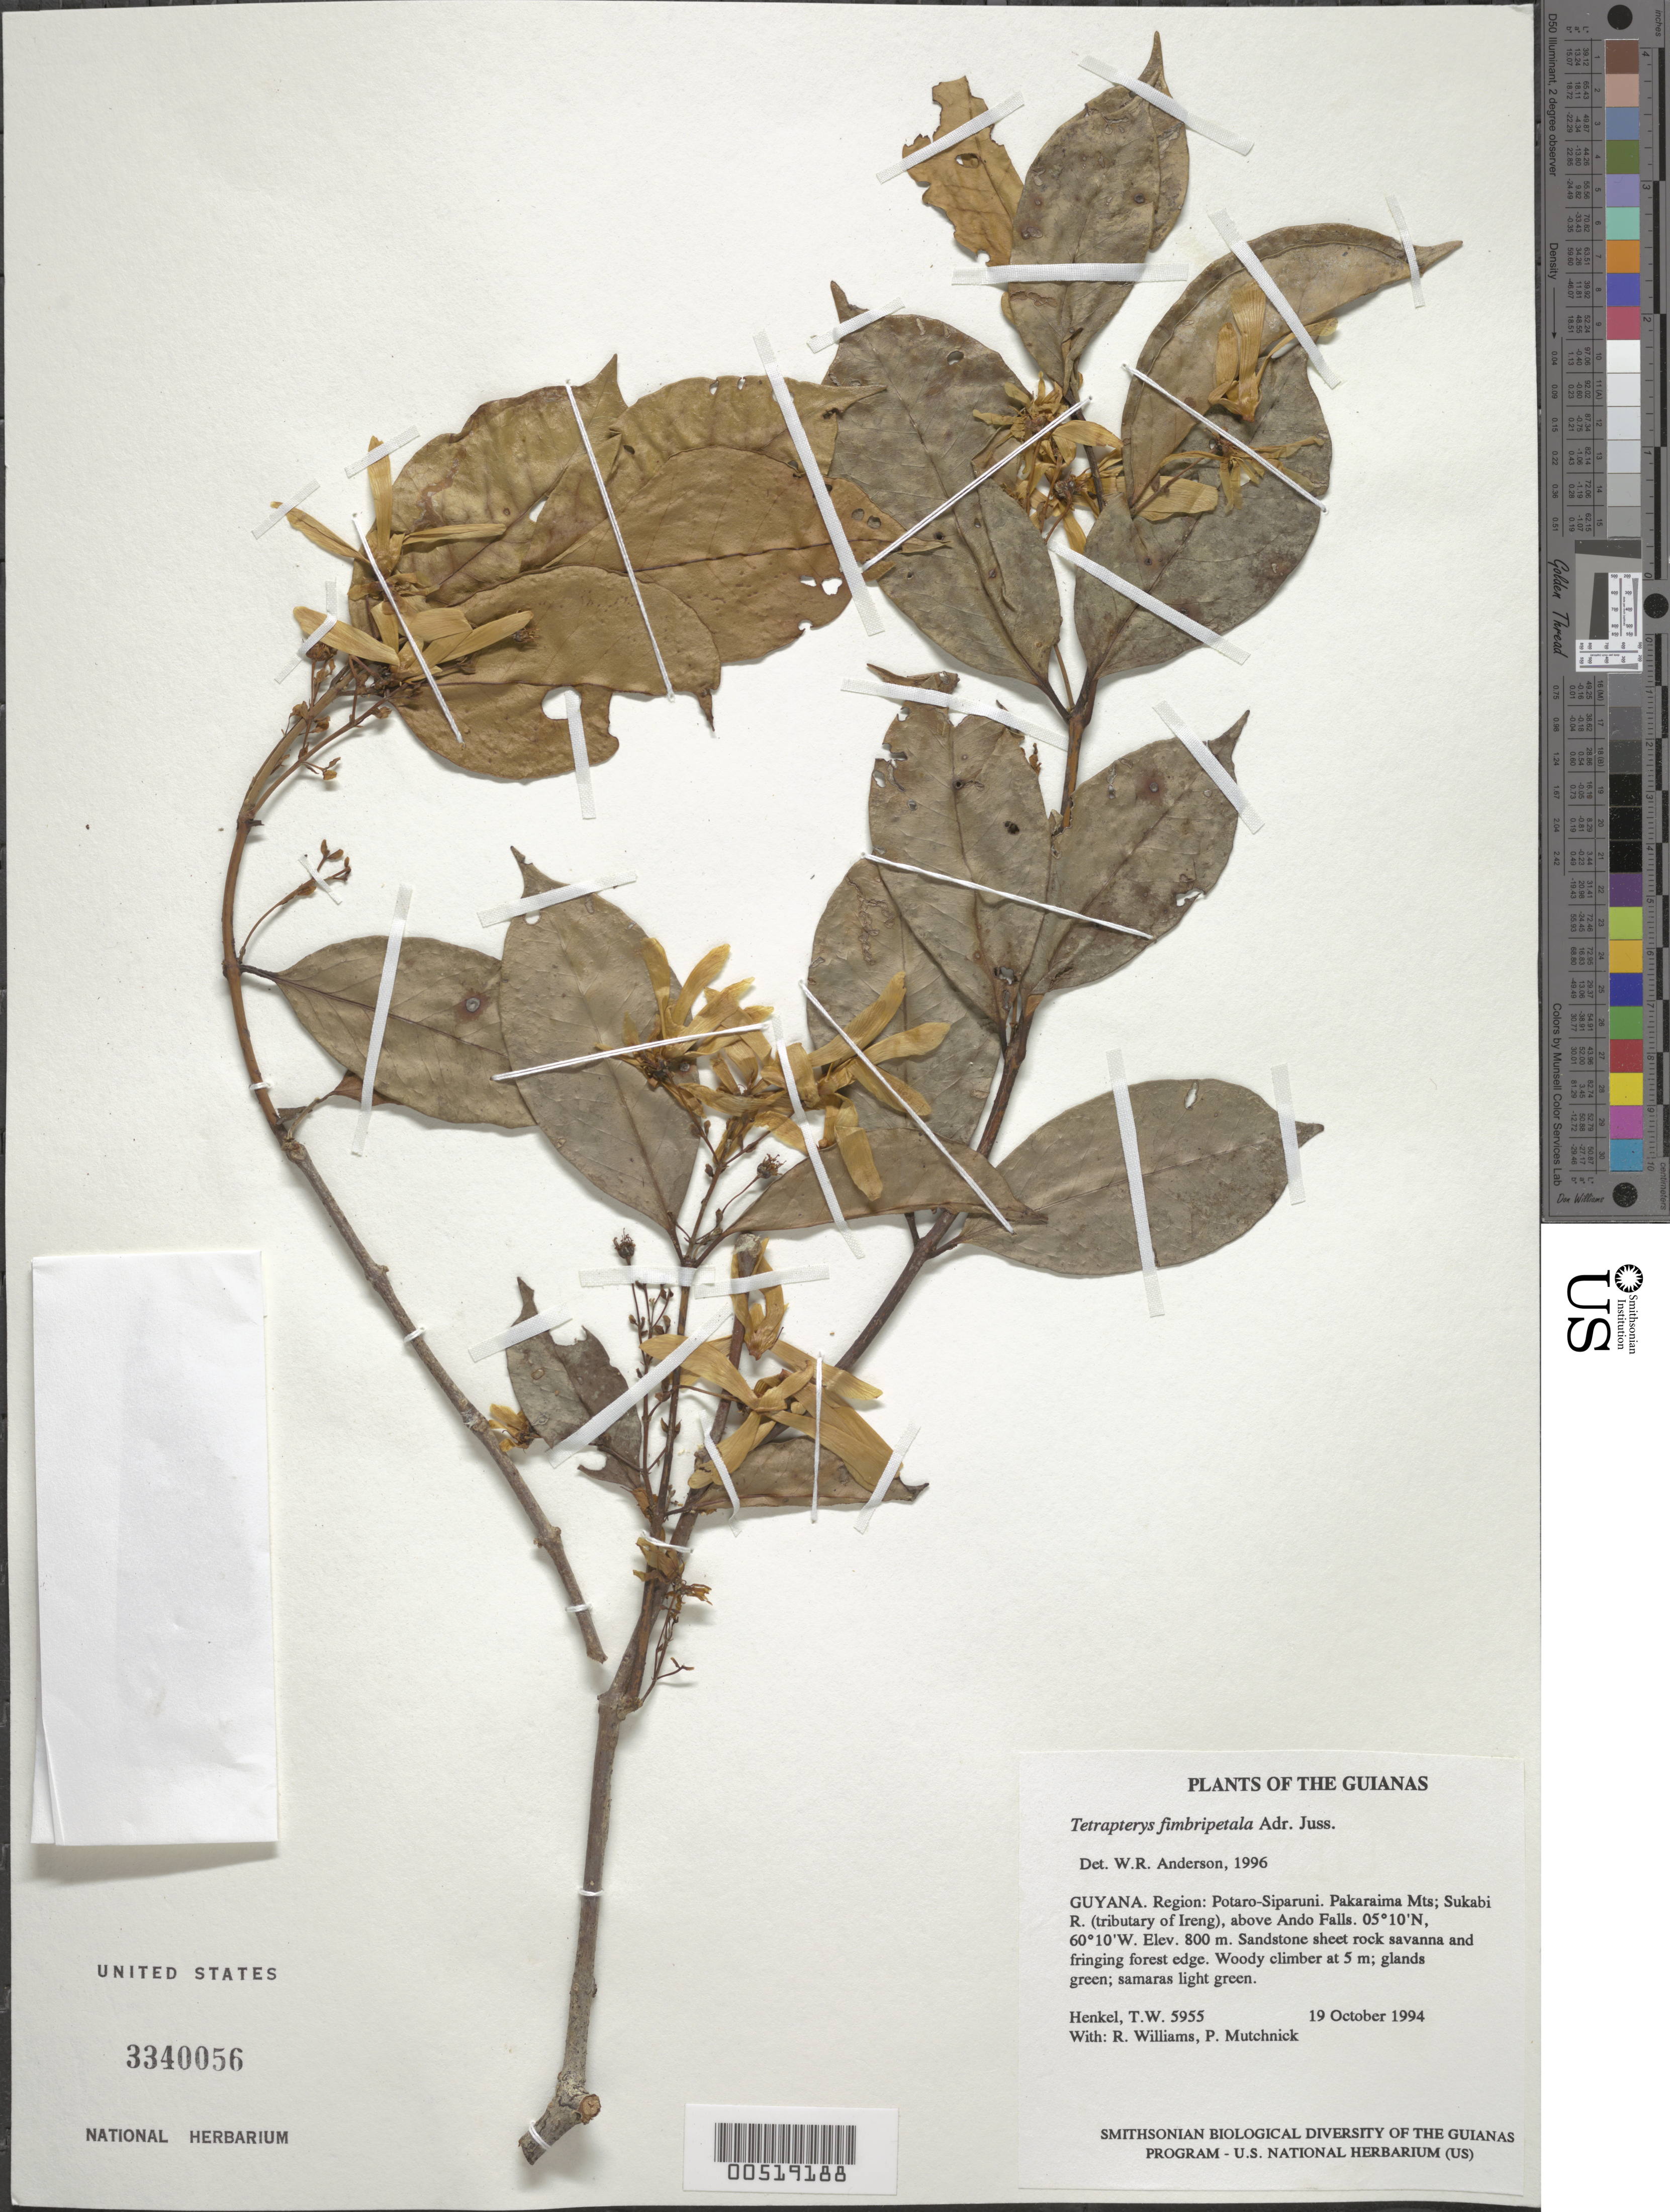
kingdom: Plantae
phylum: Tracheophyta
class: Magnoliopsida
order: Malpighiales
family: Malpighiaceae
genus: Glicophyllum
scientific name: Glicophyllum fimbripetalum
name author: (A. Juss.) R.F. Almeida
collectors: T. Henkel, R. Williams & P. Mutchnick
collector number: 5955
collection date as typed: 19 October 1994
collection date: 1994-10-19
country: Guyana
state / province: Potaro-Siparuni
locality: Pakaraima Mts; Sukabi R. (tributary of Ireng), above Ando Falls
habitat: Sandstone sheet rock savanna and fringing forest edge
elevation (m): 800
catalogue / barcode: US 3340056